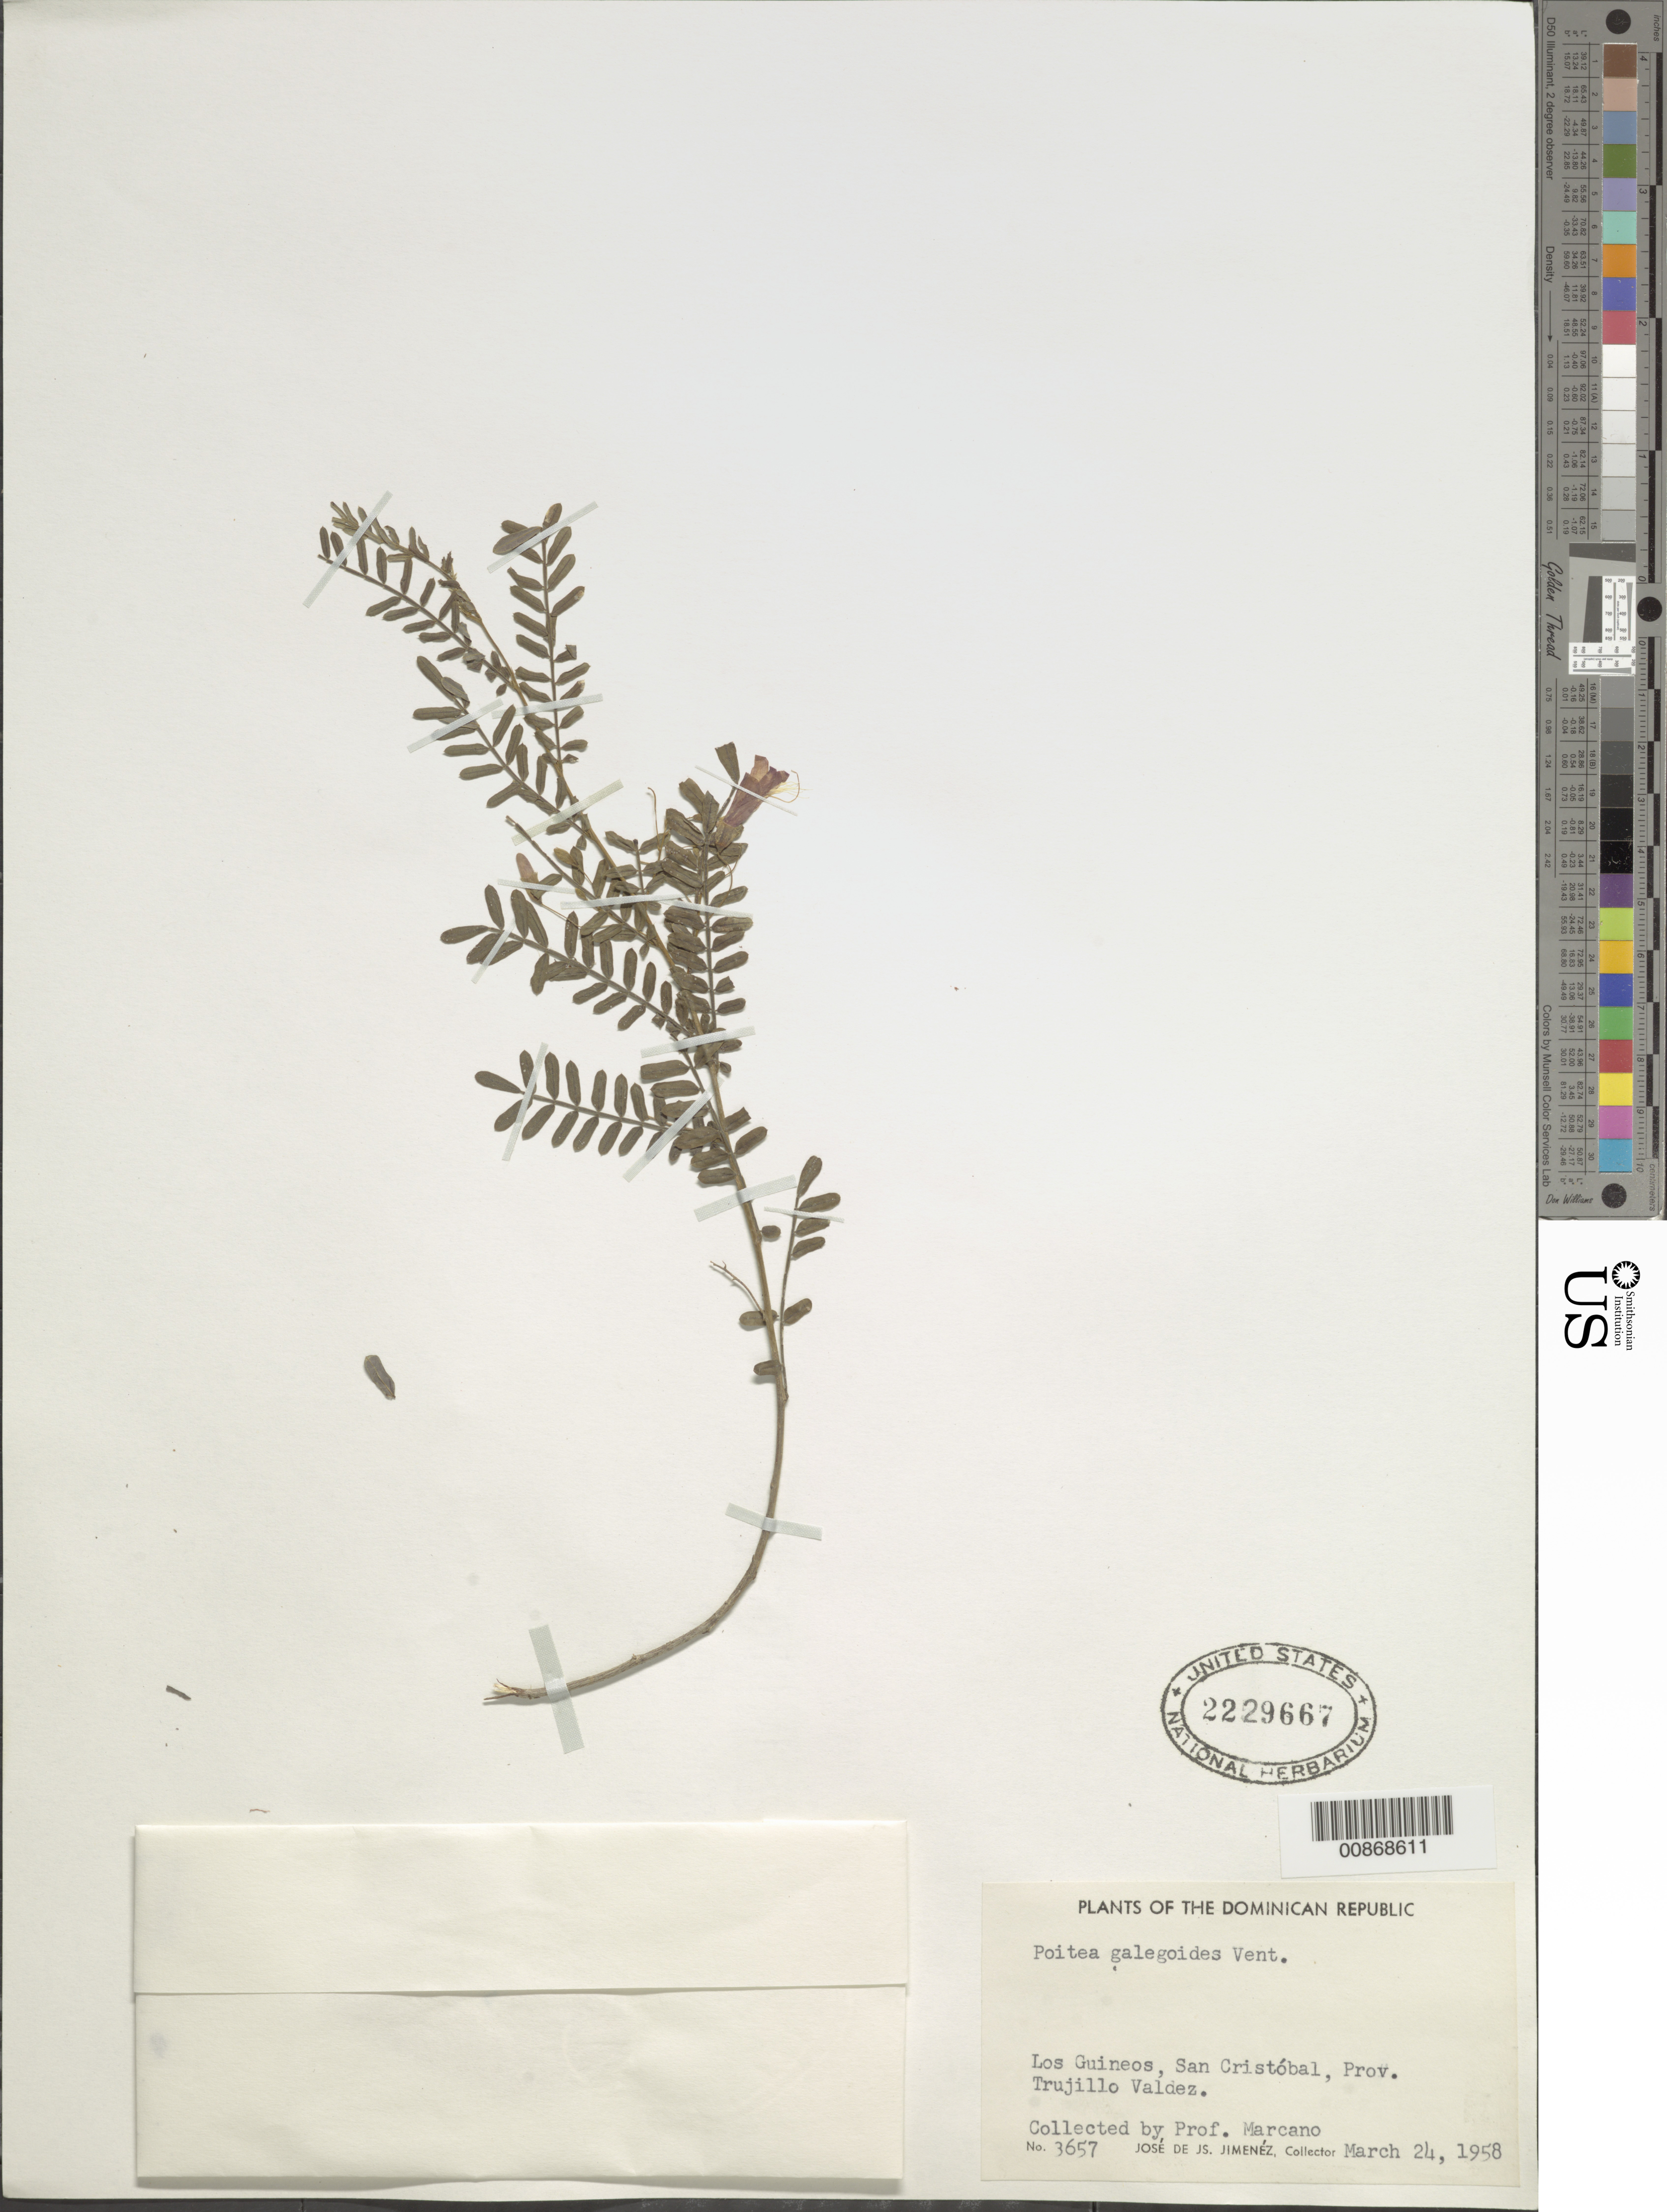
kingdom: Plantae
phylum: Tracheophyta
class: Magnoliopsida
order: Fabales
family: Fabaceae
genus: Poitea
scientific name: Poitea galegoides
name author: Vent.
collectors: J. J. Jiménez Almonte & E. J. Marcano F.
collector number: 3657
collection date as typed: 24 Mar 1958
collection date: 1958-03-24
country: Dominican Republic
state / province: Peravia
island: Hispaniola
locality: Los Guineos, San Cristóbal, Prov. Trujillo Valdez (obsolete).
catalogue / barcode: US 2229667